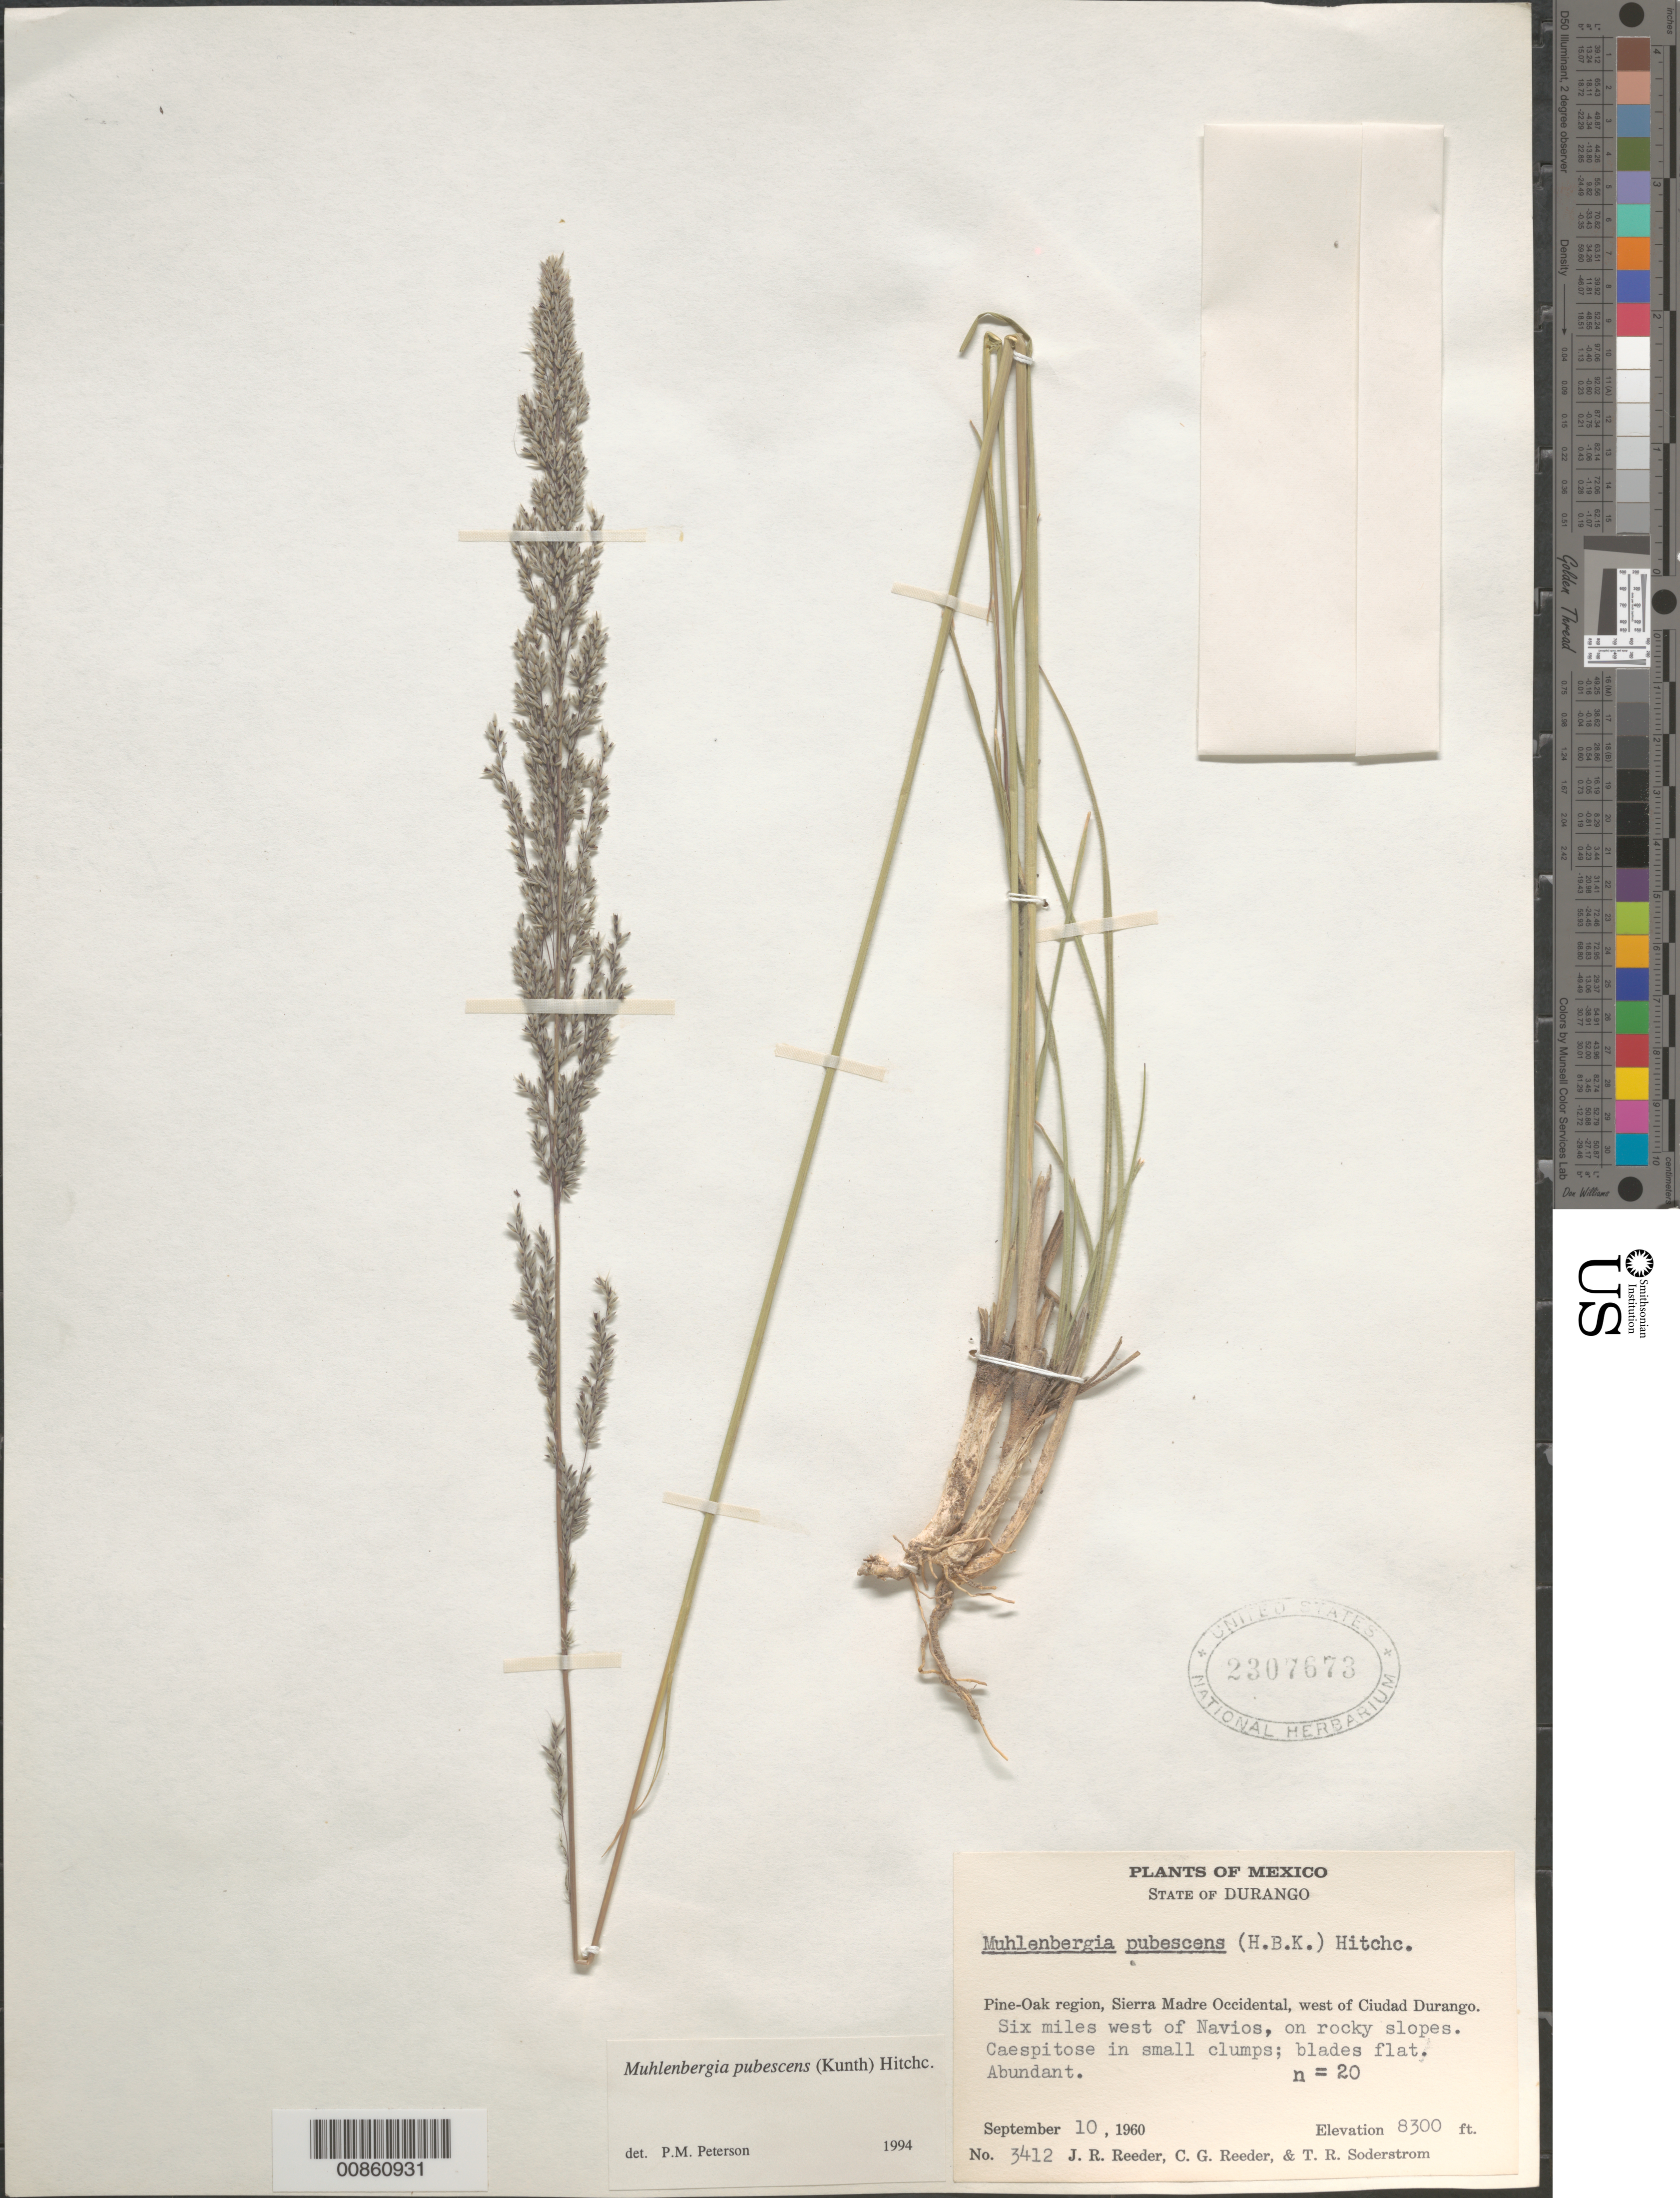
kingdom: Plantae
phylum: Tracheophyta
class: Liliopsida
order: Poales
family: Poaceae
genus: Muhlenbergia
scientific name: Muhlenbergia pubescens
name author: (Kunth) Hitchc.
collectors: J. R. Reeder & C. G. Reeder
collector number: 3412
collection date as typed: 10 Sep 1960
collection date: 1960-09-10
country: Mexico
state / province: Durango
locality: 6 mi W of Navios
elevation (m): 2530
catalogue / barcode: US 2307673